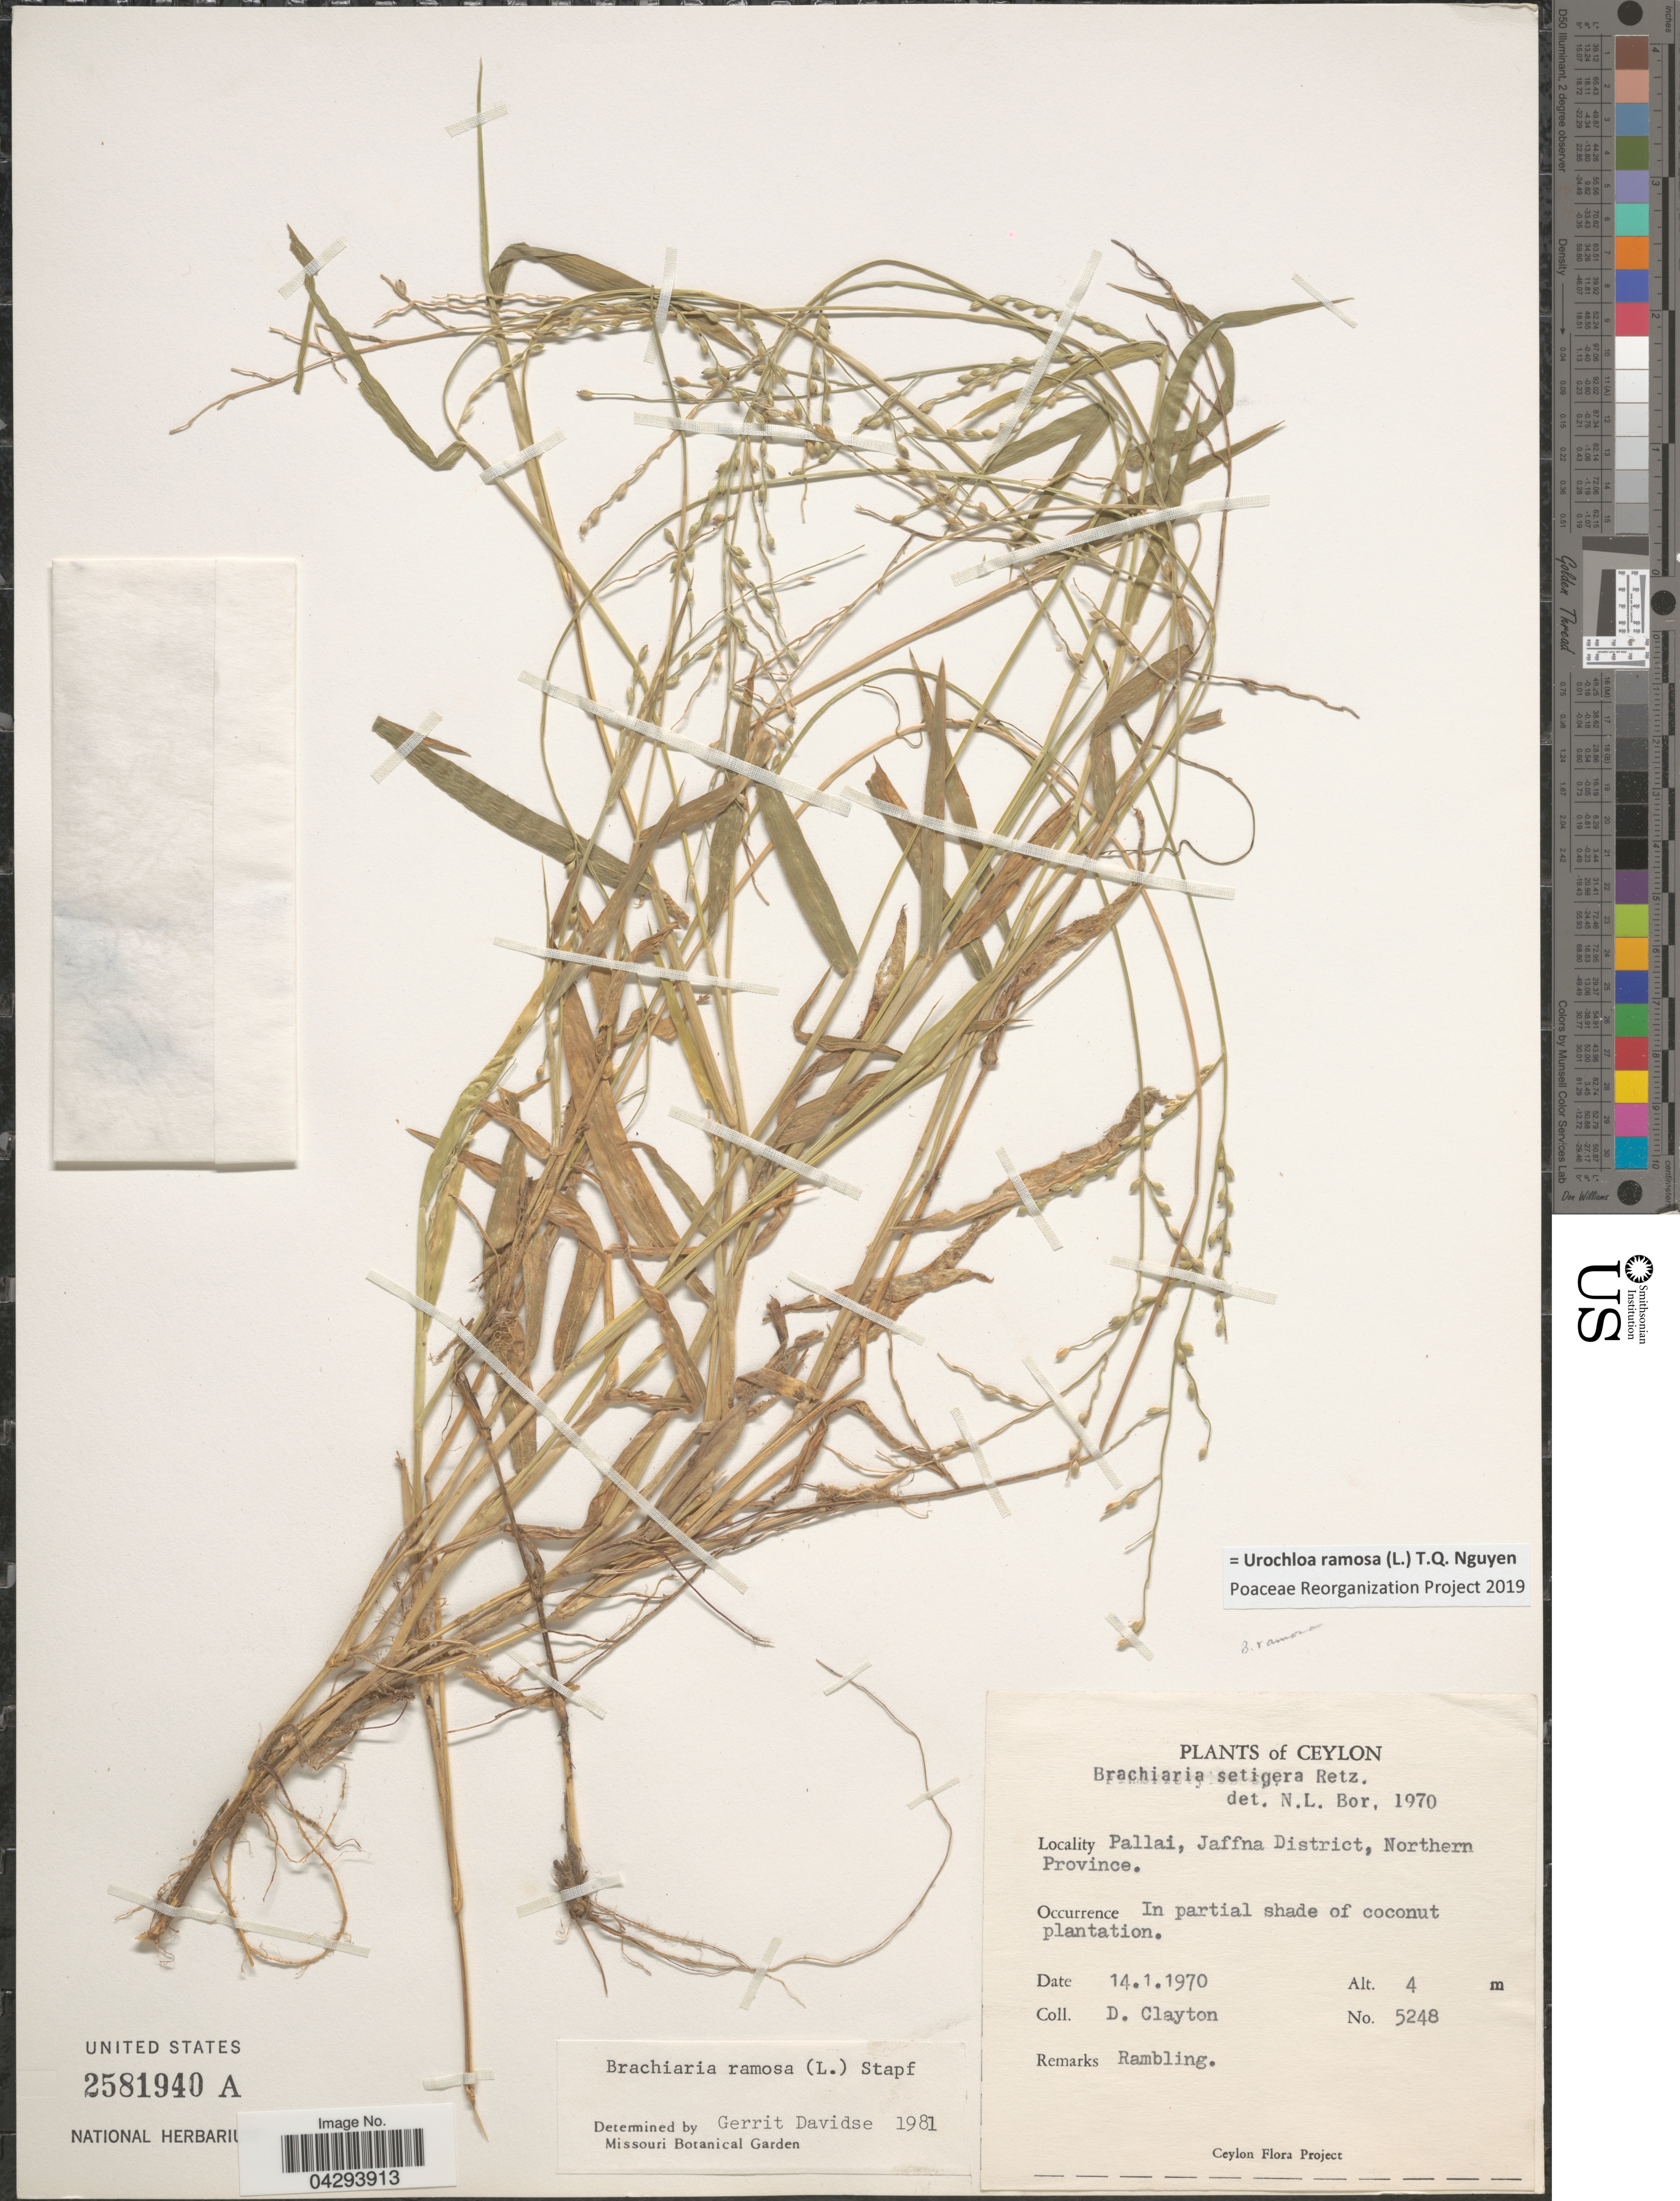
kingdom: Plantae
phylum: Tracheophyta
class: Liliopsida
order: Poales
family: Poaceae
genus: Urochloa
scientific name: Urochloa ramosa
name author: T.Q. Nguyen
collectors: D. Clayton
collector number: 5248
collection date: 1970-01-14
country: Sri Lanka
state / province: Northern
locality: Ceylon. Pallai, Jaffna District.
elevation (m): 4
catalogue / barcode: US 2581940A